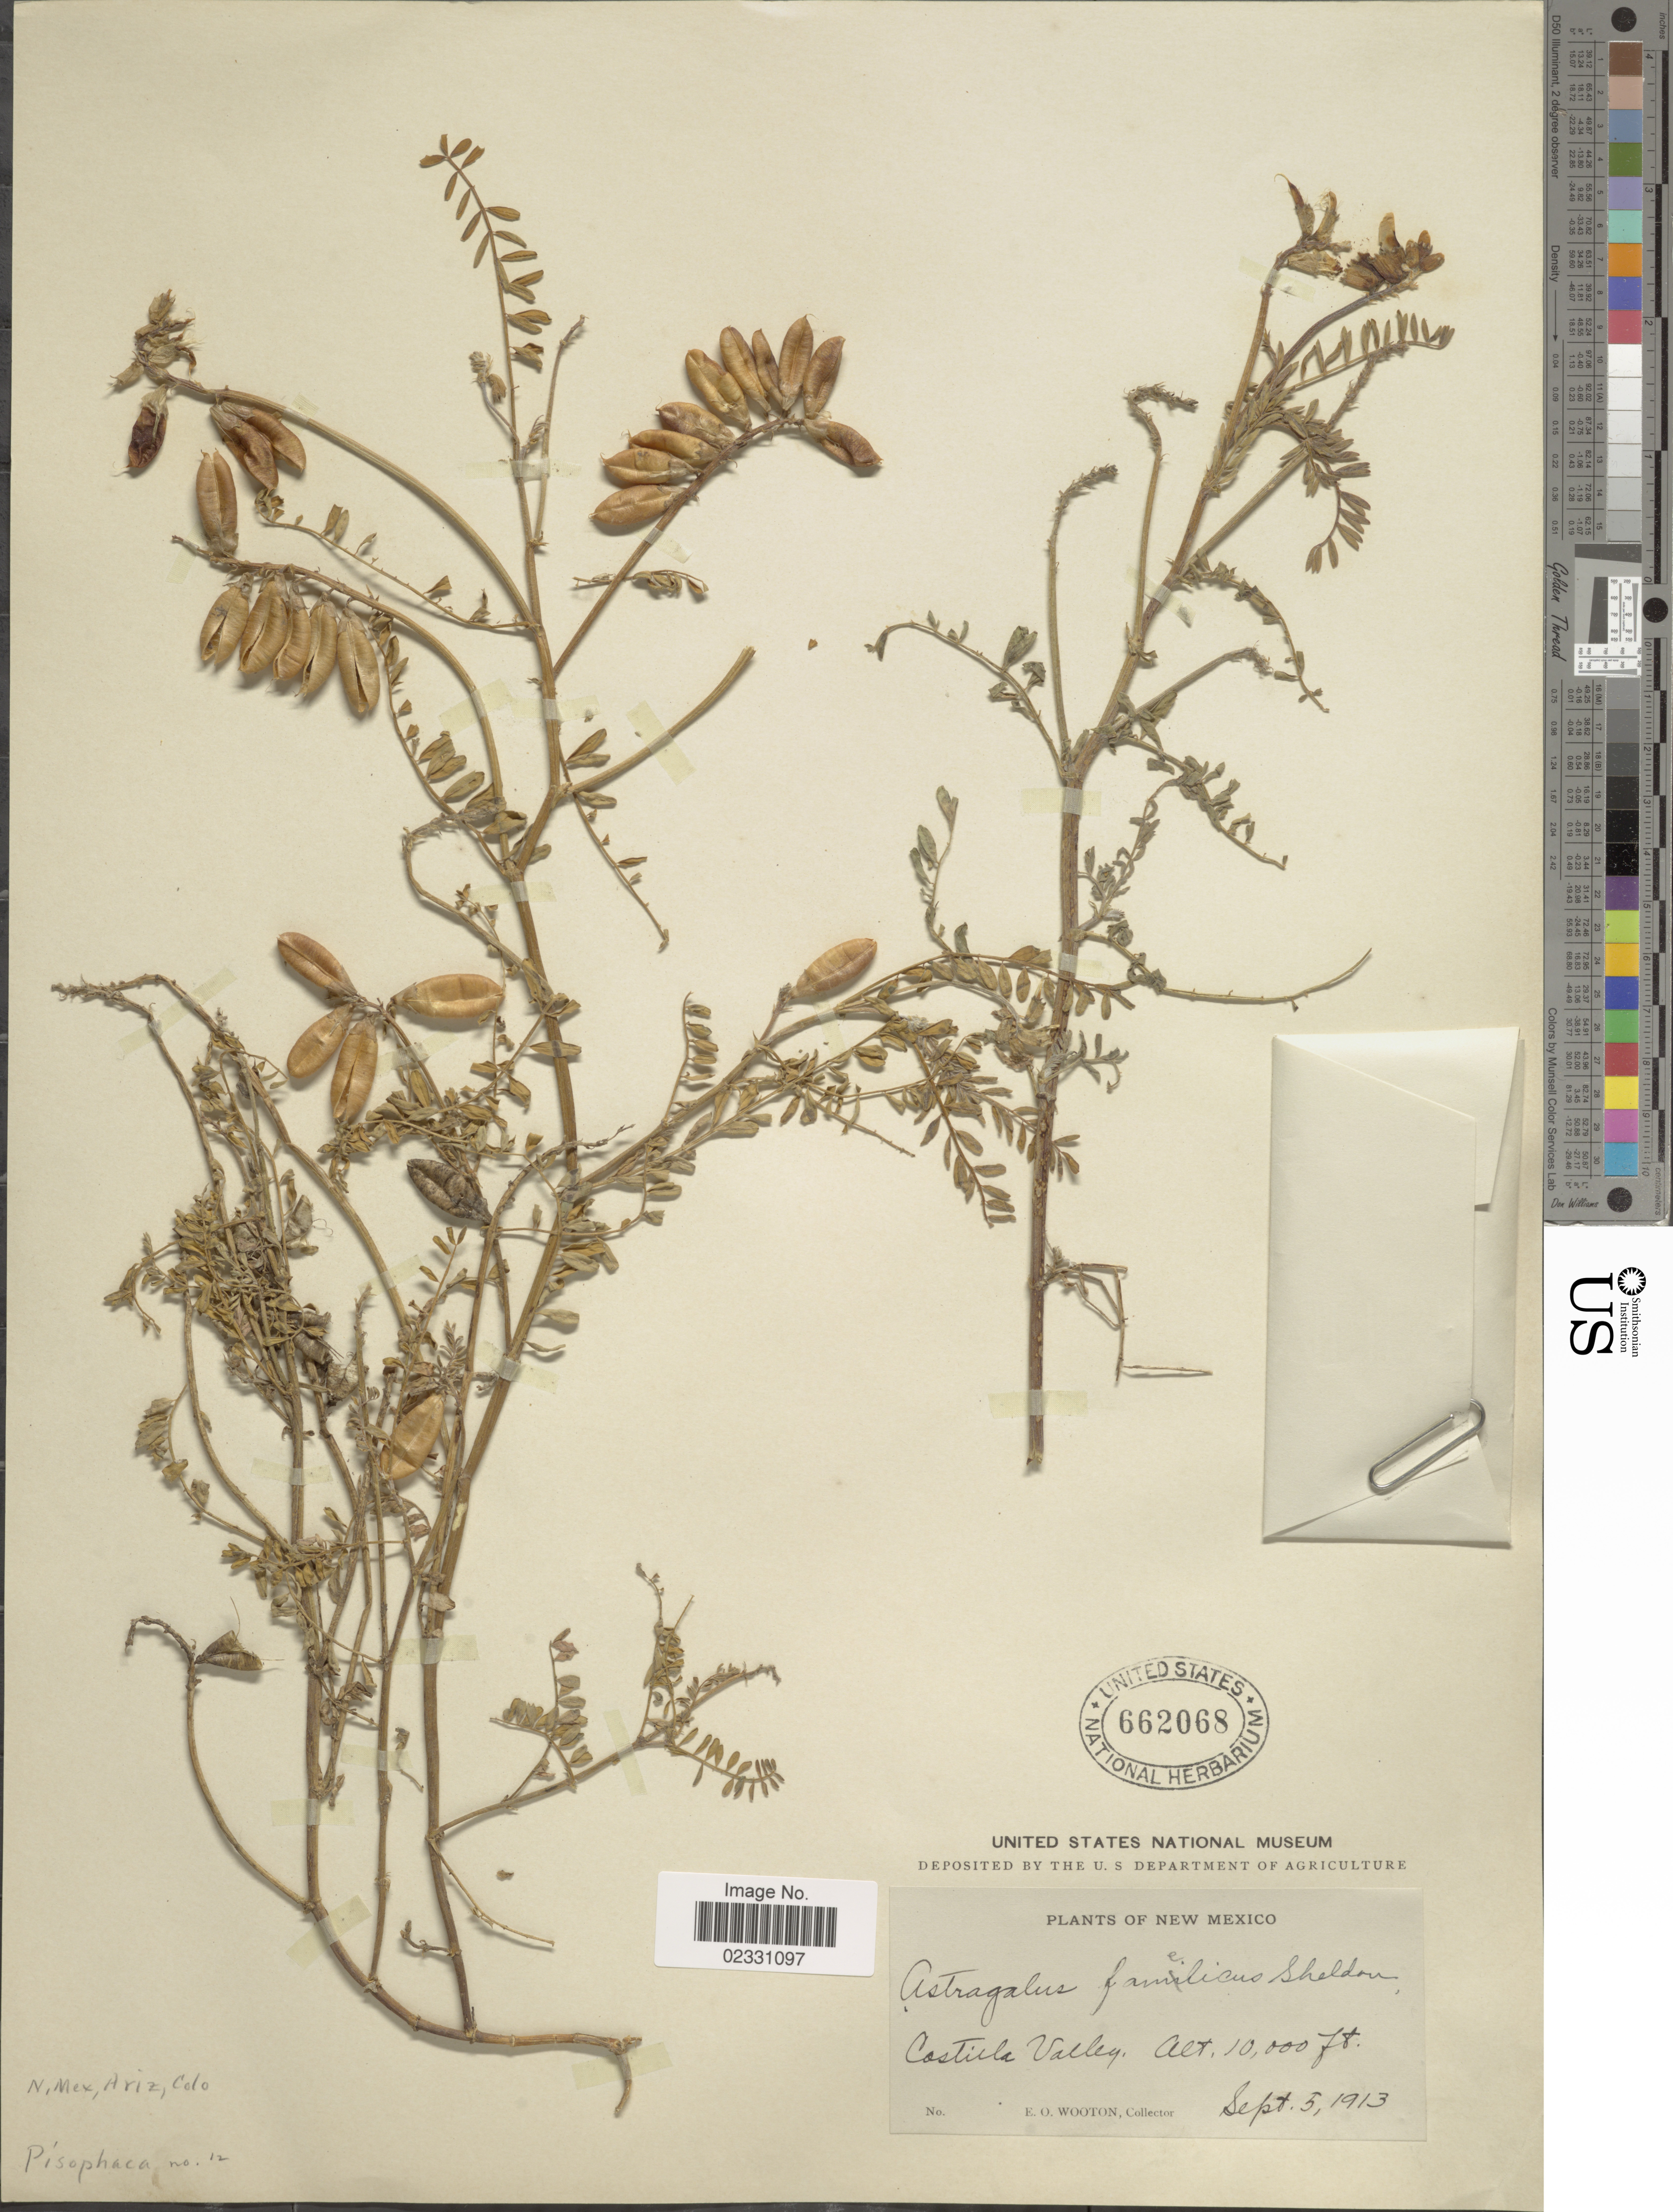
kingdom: Plantae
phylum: Tracheophyta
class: Magnoliopsida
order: Fabales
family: Fabaceae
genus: Astragalus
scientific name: Astragalus famelicus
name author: E. Sheld.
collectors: E. O. Wooton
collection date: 1913-09-05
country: United States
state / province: New Mexico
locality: Costilla Valley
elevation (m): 3048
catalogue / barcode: US 662068